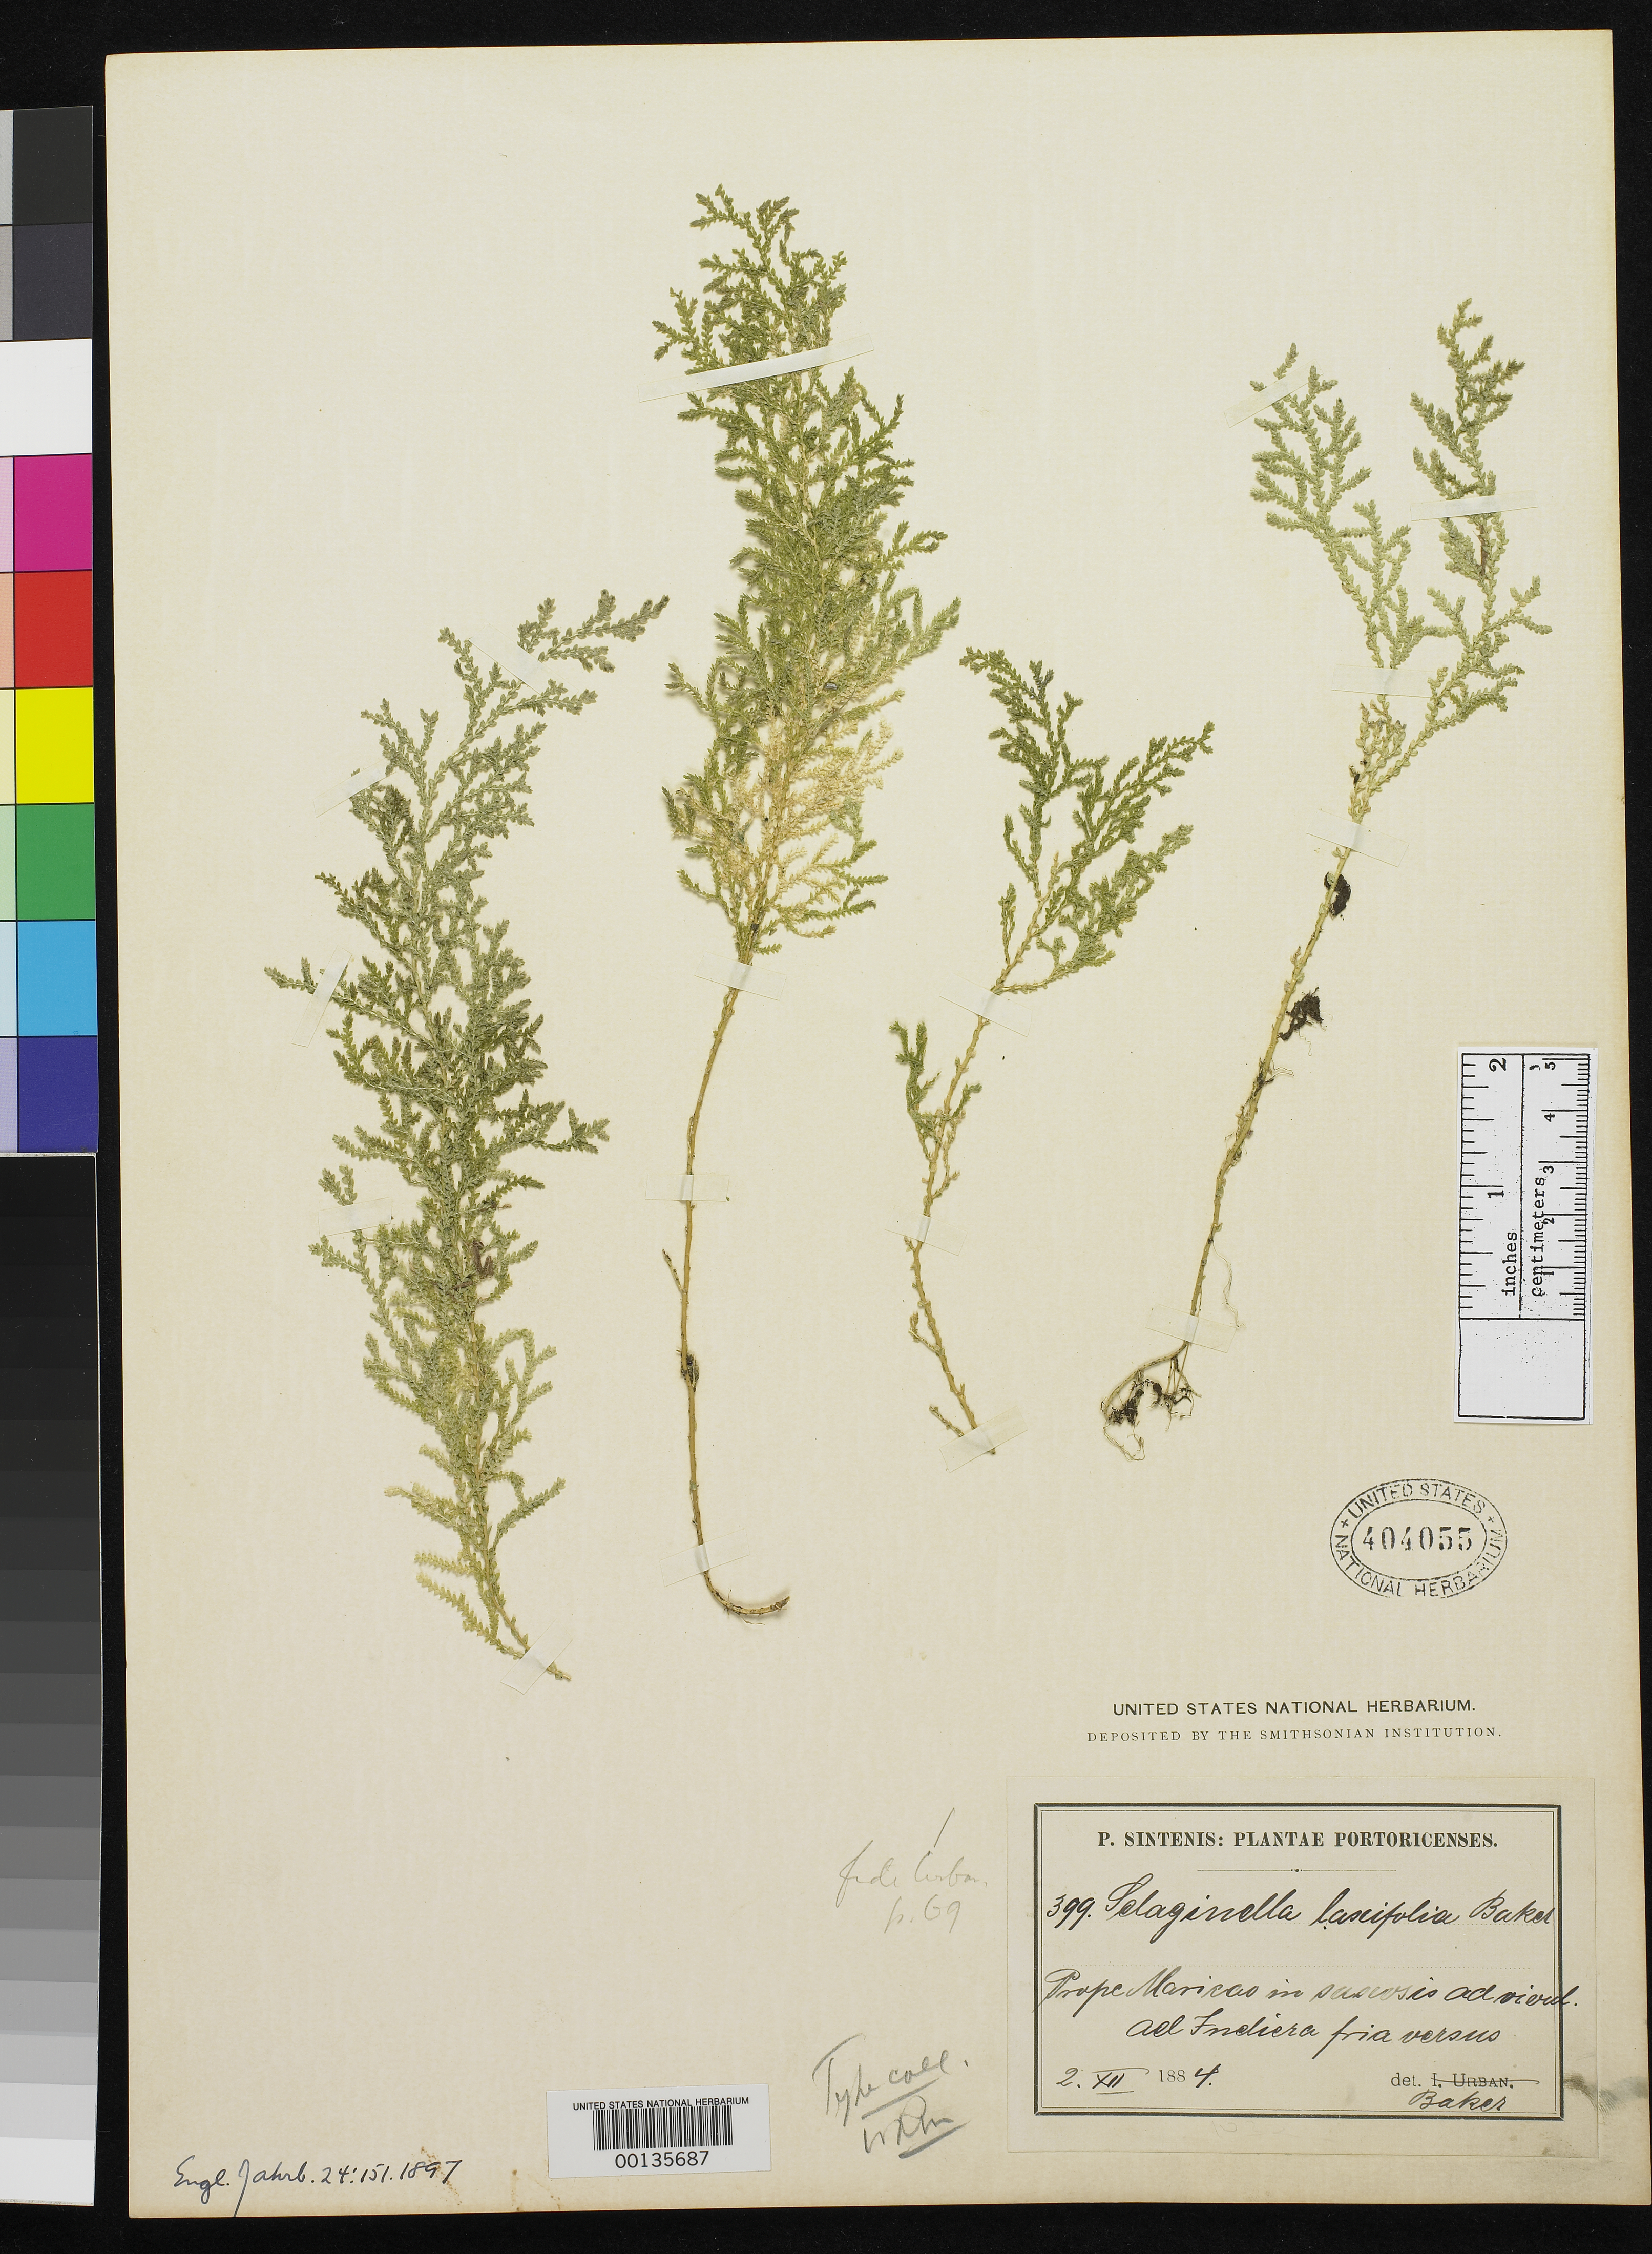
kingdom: Plantae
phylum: Tracheophyta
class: Lycopodiopsida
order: Selaginellales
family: Selaginellaceae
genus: Selaginella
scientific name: Selaginella laxifolia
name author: Baker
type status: Type Collection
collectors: P. Sintenis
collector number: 399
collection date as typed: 02 Dec 1884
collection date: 1884-12-02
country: Puerto Rico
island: Greater Antilles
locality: Prope Maricao [Near Maricao].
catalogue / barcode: US 404055